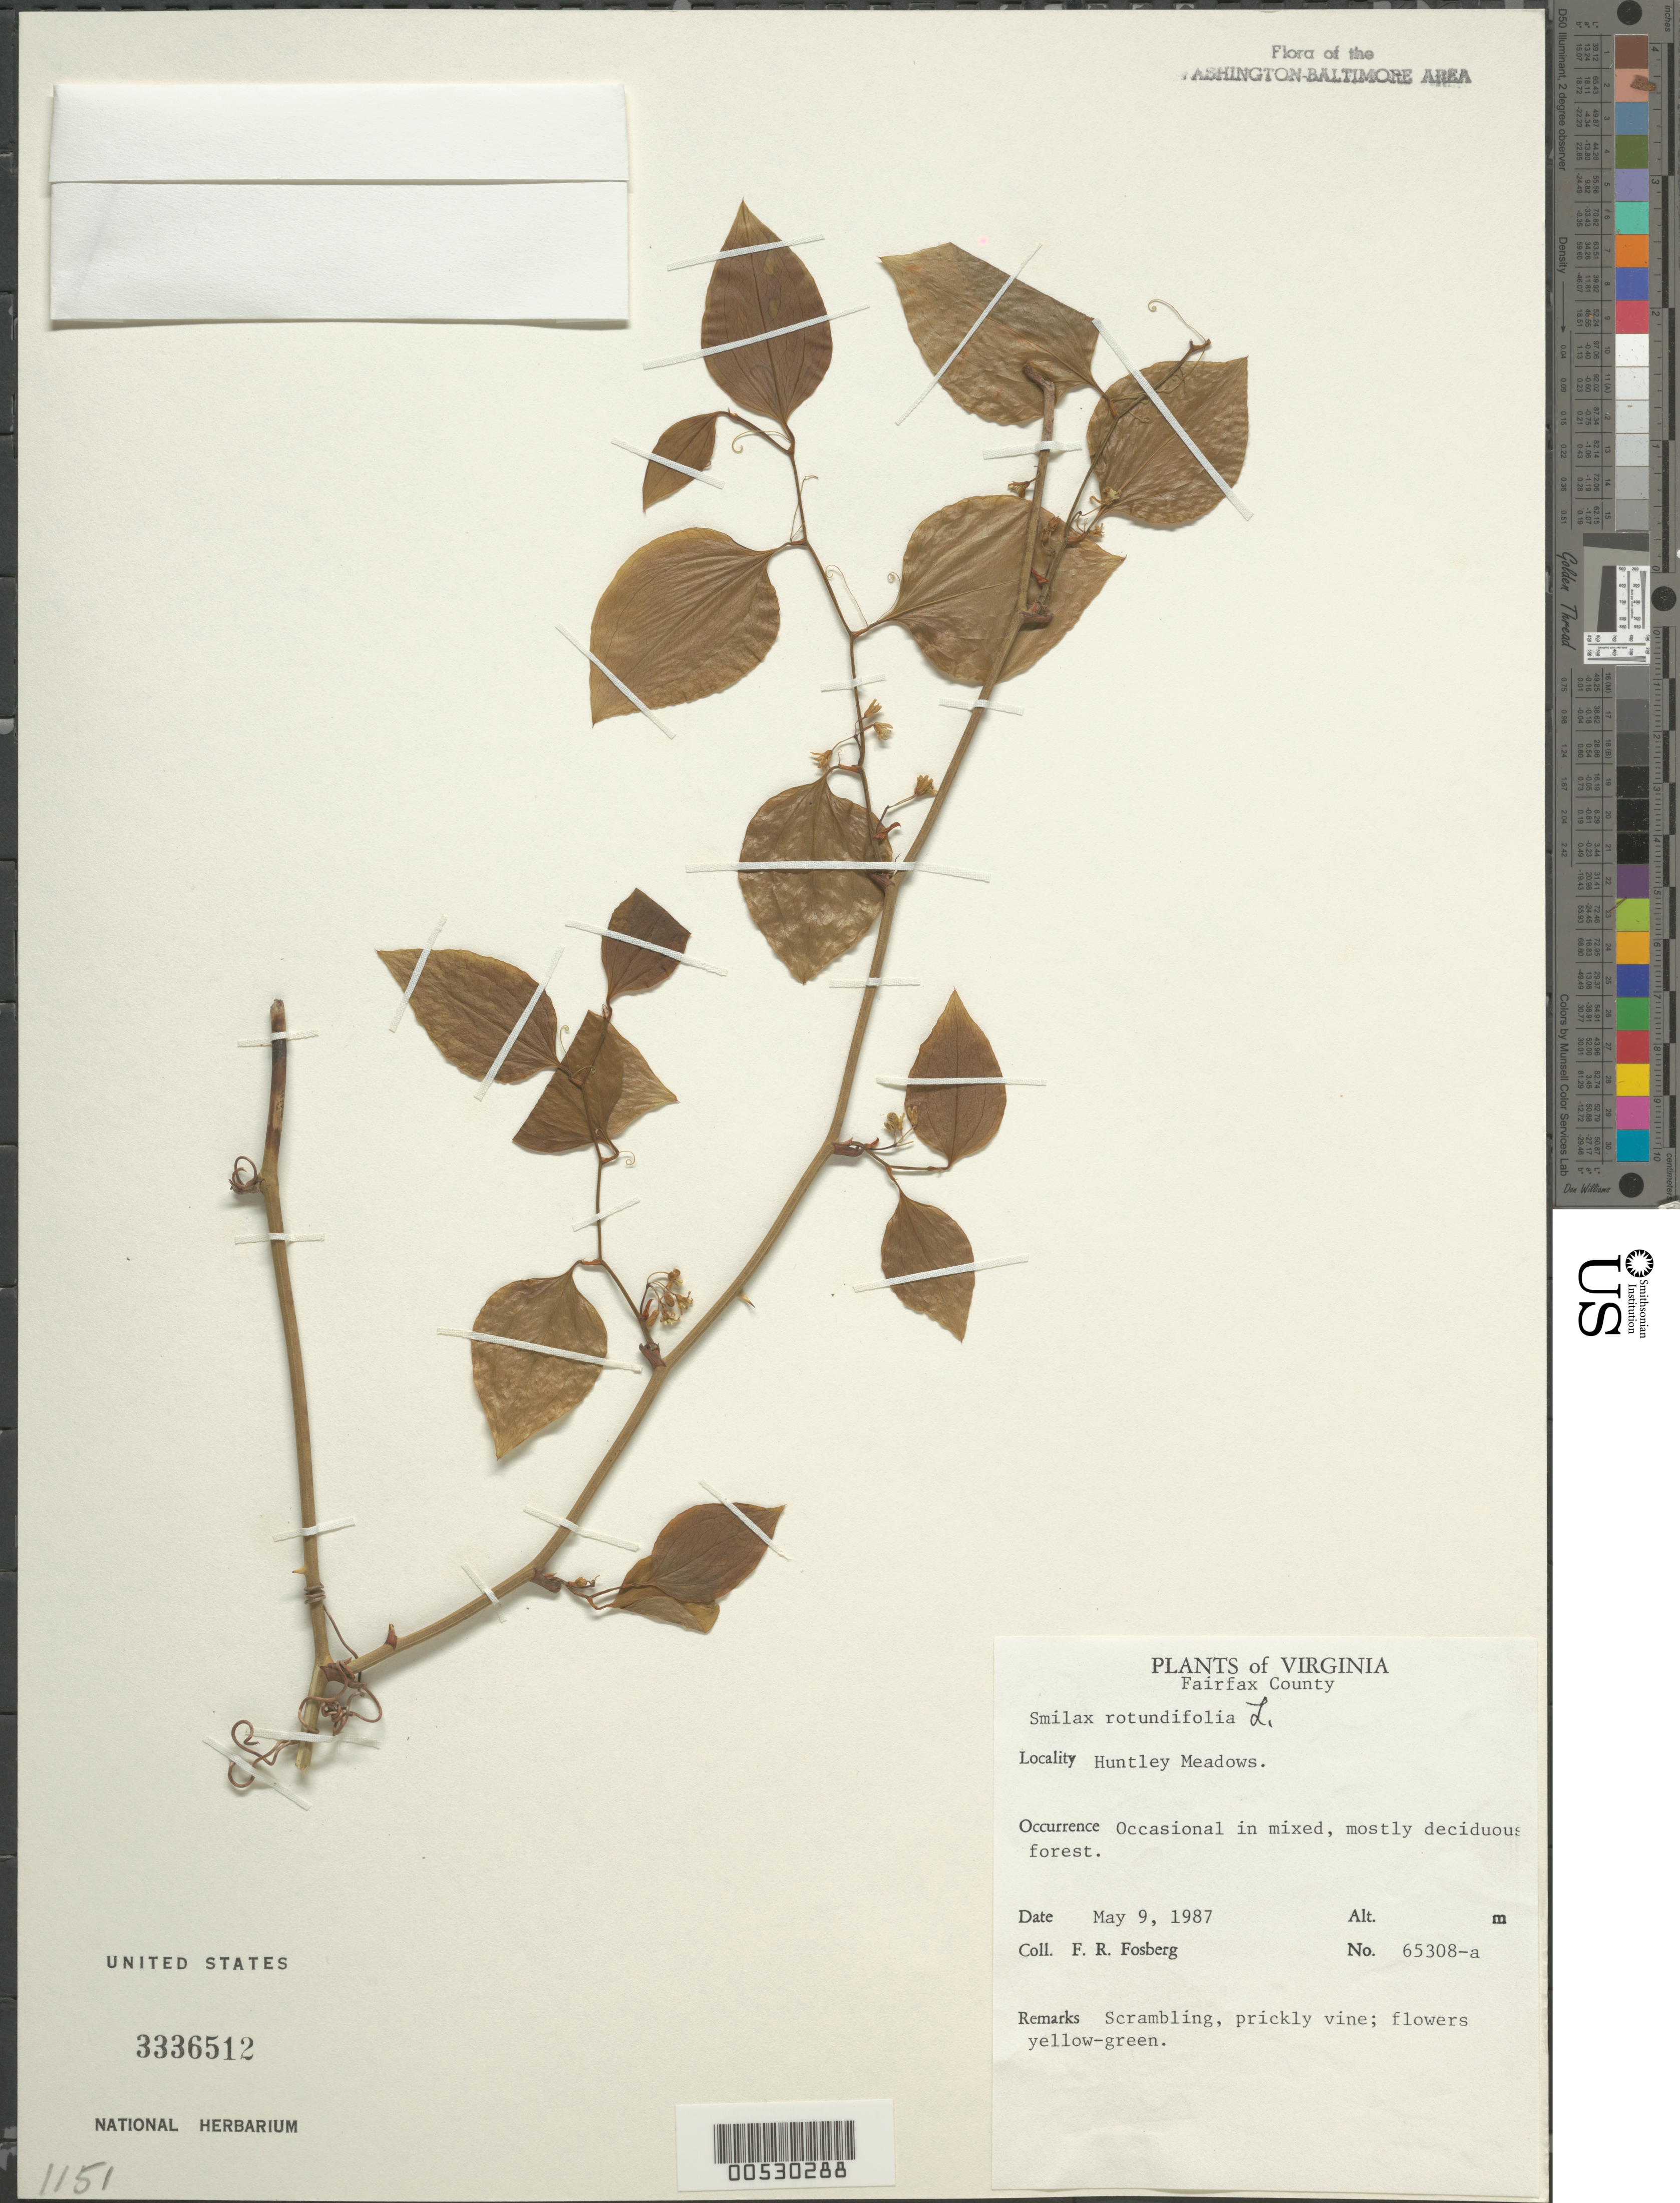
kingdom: Plantae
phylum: Tracheophyta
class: Liliopsida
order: Liliales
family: Smilacaceae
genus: Smilax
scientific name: Smilax rotundifolia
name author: L.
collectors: F. R. Fosberg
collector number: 65308A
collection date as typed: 09 May 1987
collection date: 1987-05-09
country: United States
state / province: Virginia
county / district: Fairfax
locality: Huntley Meadows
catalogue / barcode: US 3336512